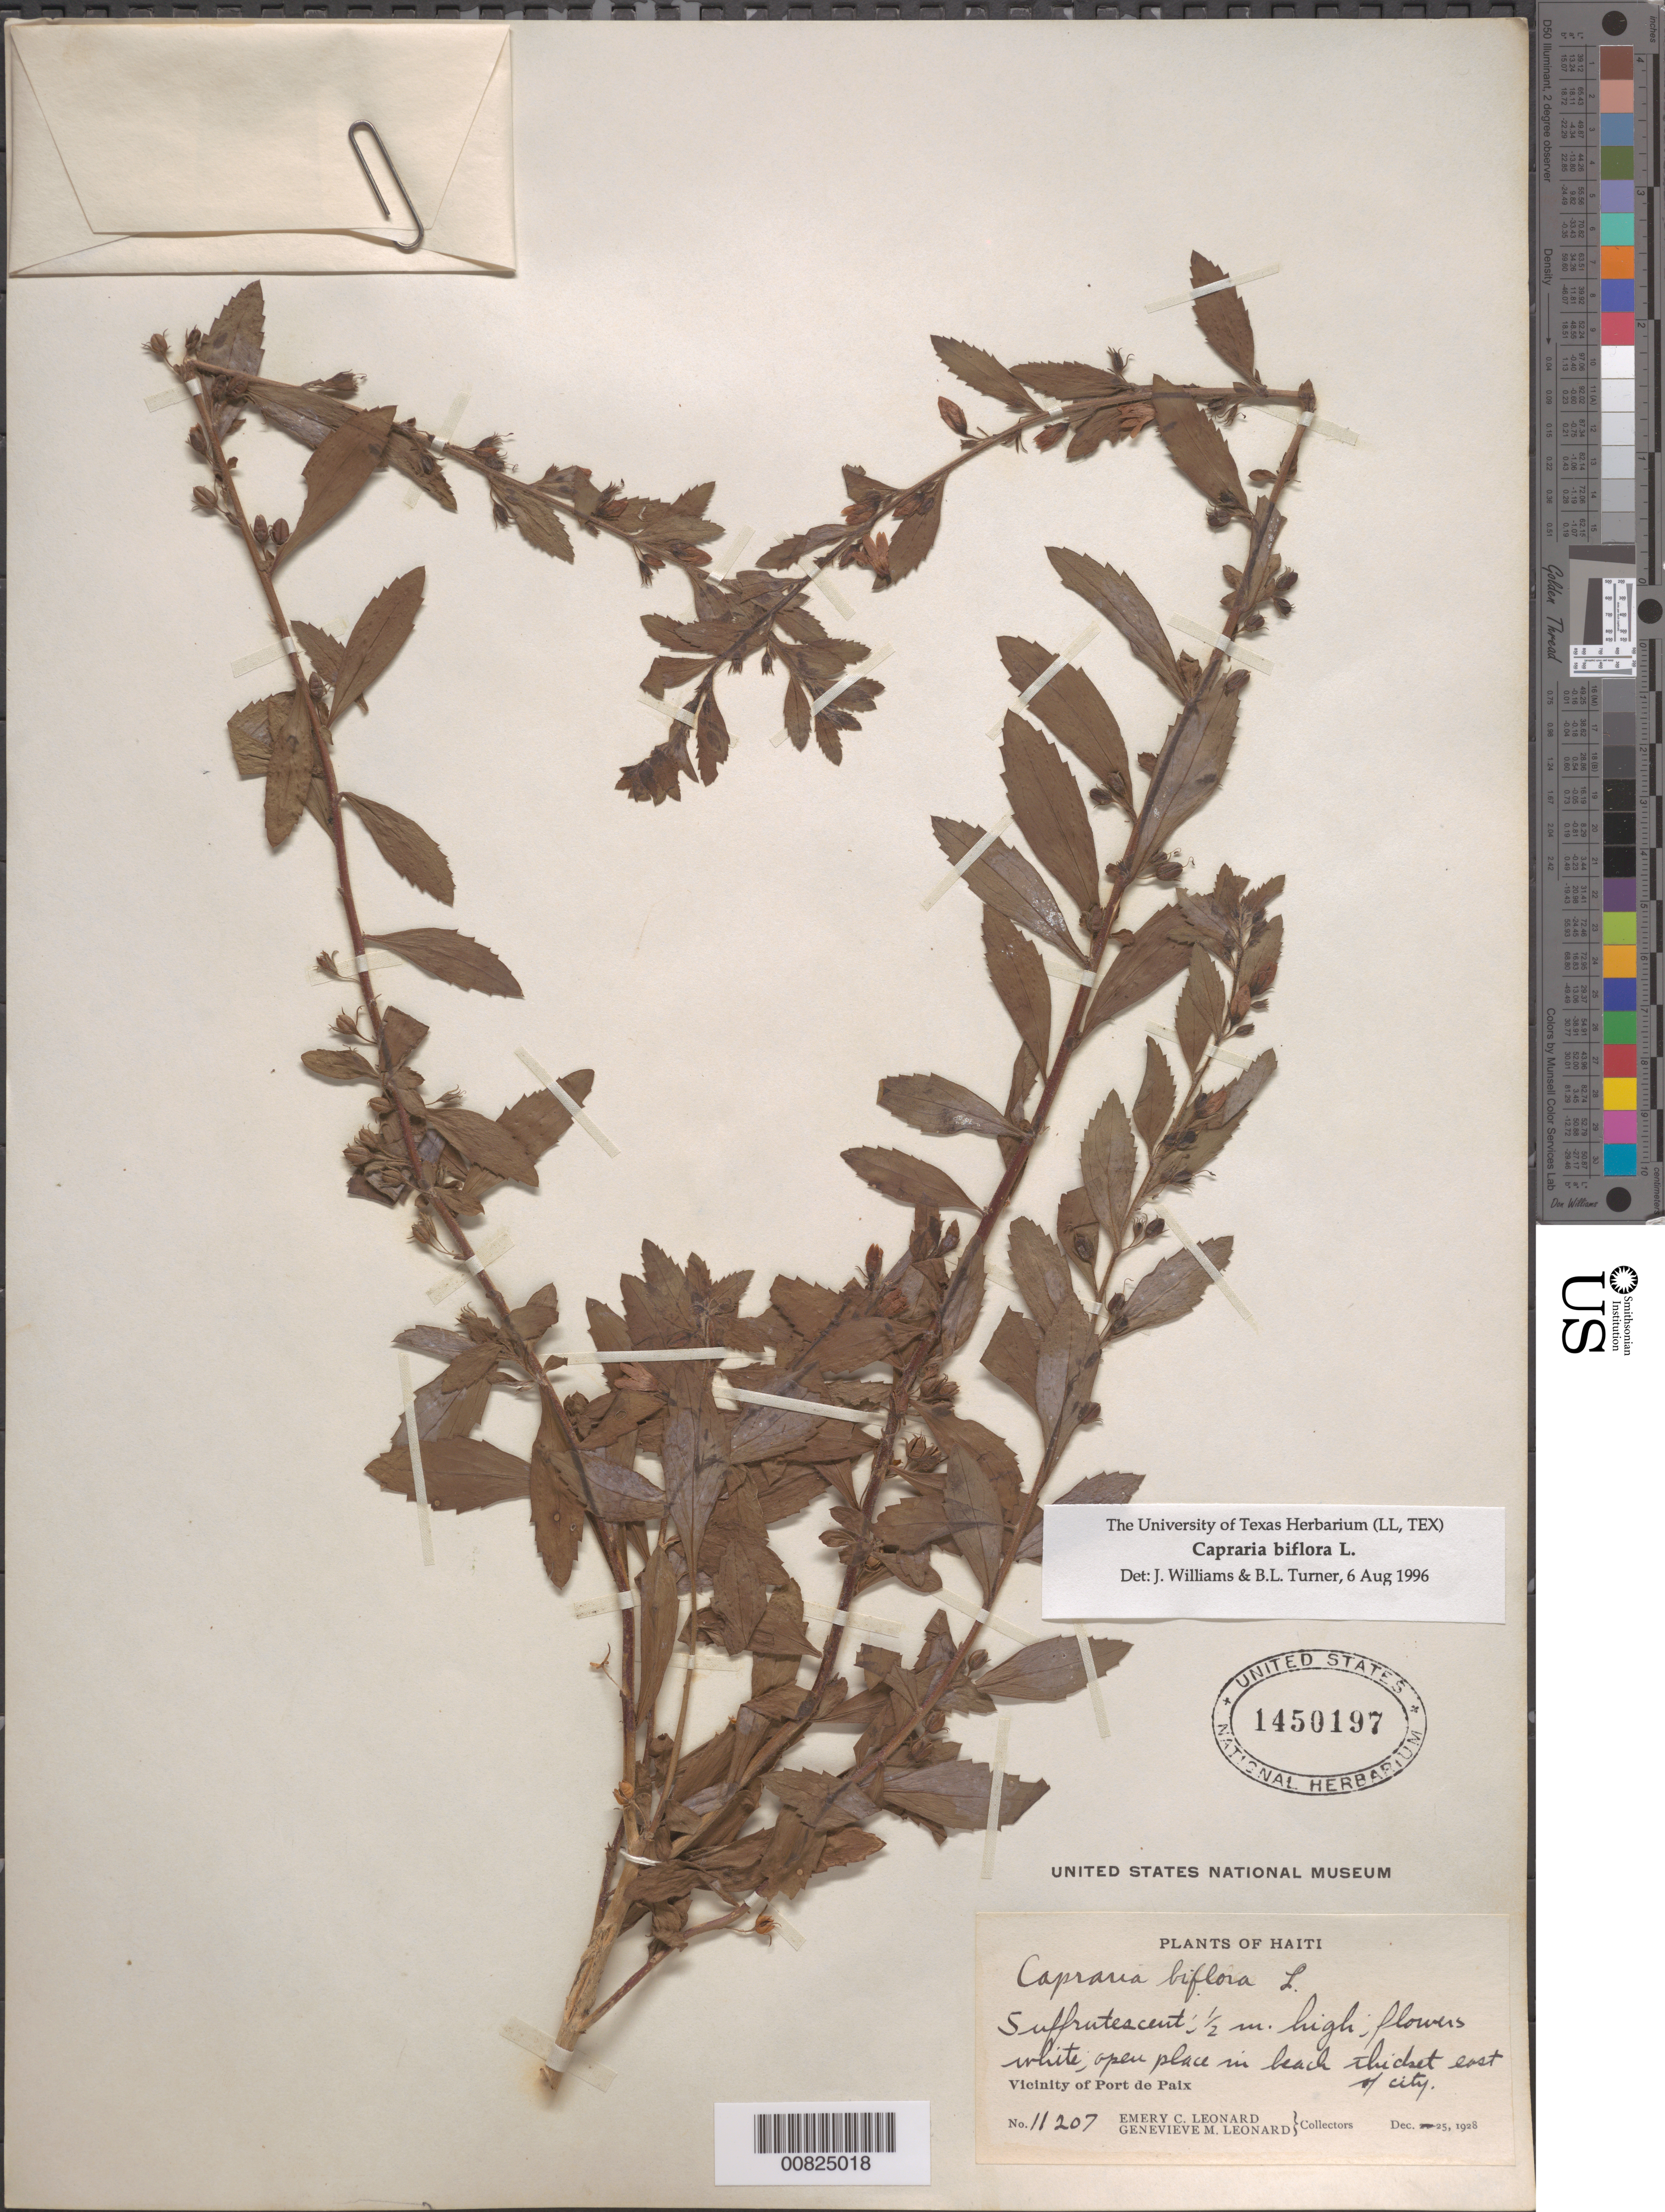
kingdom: Plantae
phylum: Tracheophyta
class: Magnoliopsida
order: Lamiales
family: Scrophulariaceae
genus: Capraria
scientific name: Capraria biflora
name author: L.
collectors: E. C. Leonard & G. M. Leonard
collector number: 11207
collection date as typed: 25 Dec 1928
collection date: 1928-12-25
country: Haiti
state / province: Nord-Ouest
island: Hispaniola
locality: Vicinity of Port de Paix, E of city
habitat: Open place in beach thicket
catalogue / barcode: US 1450197